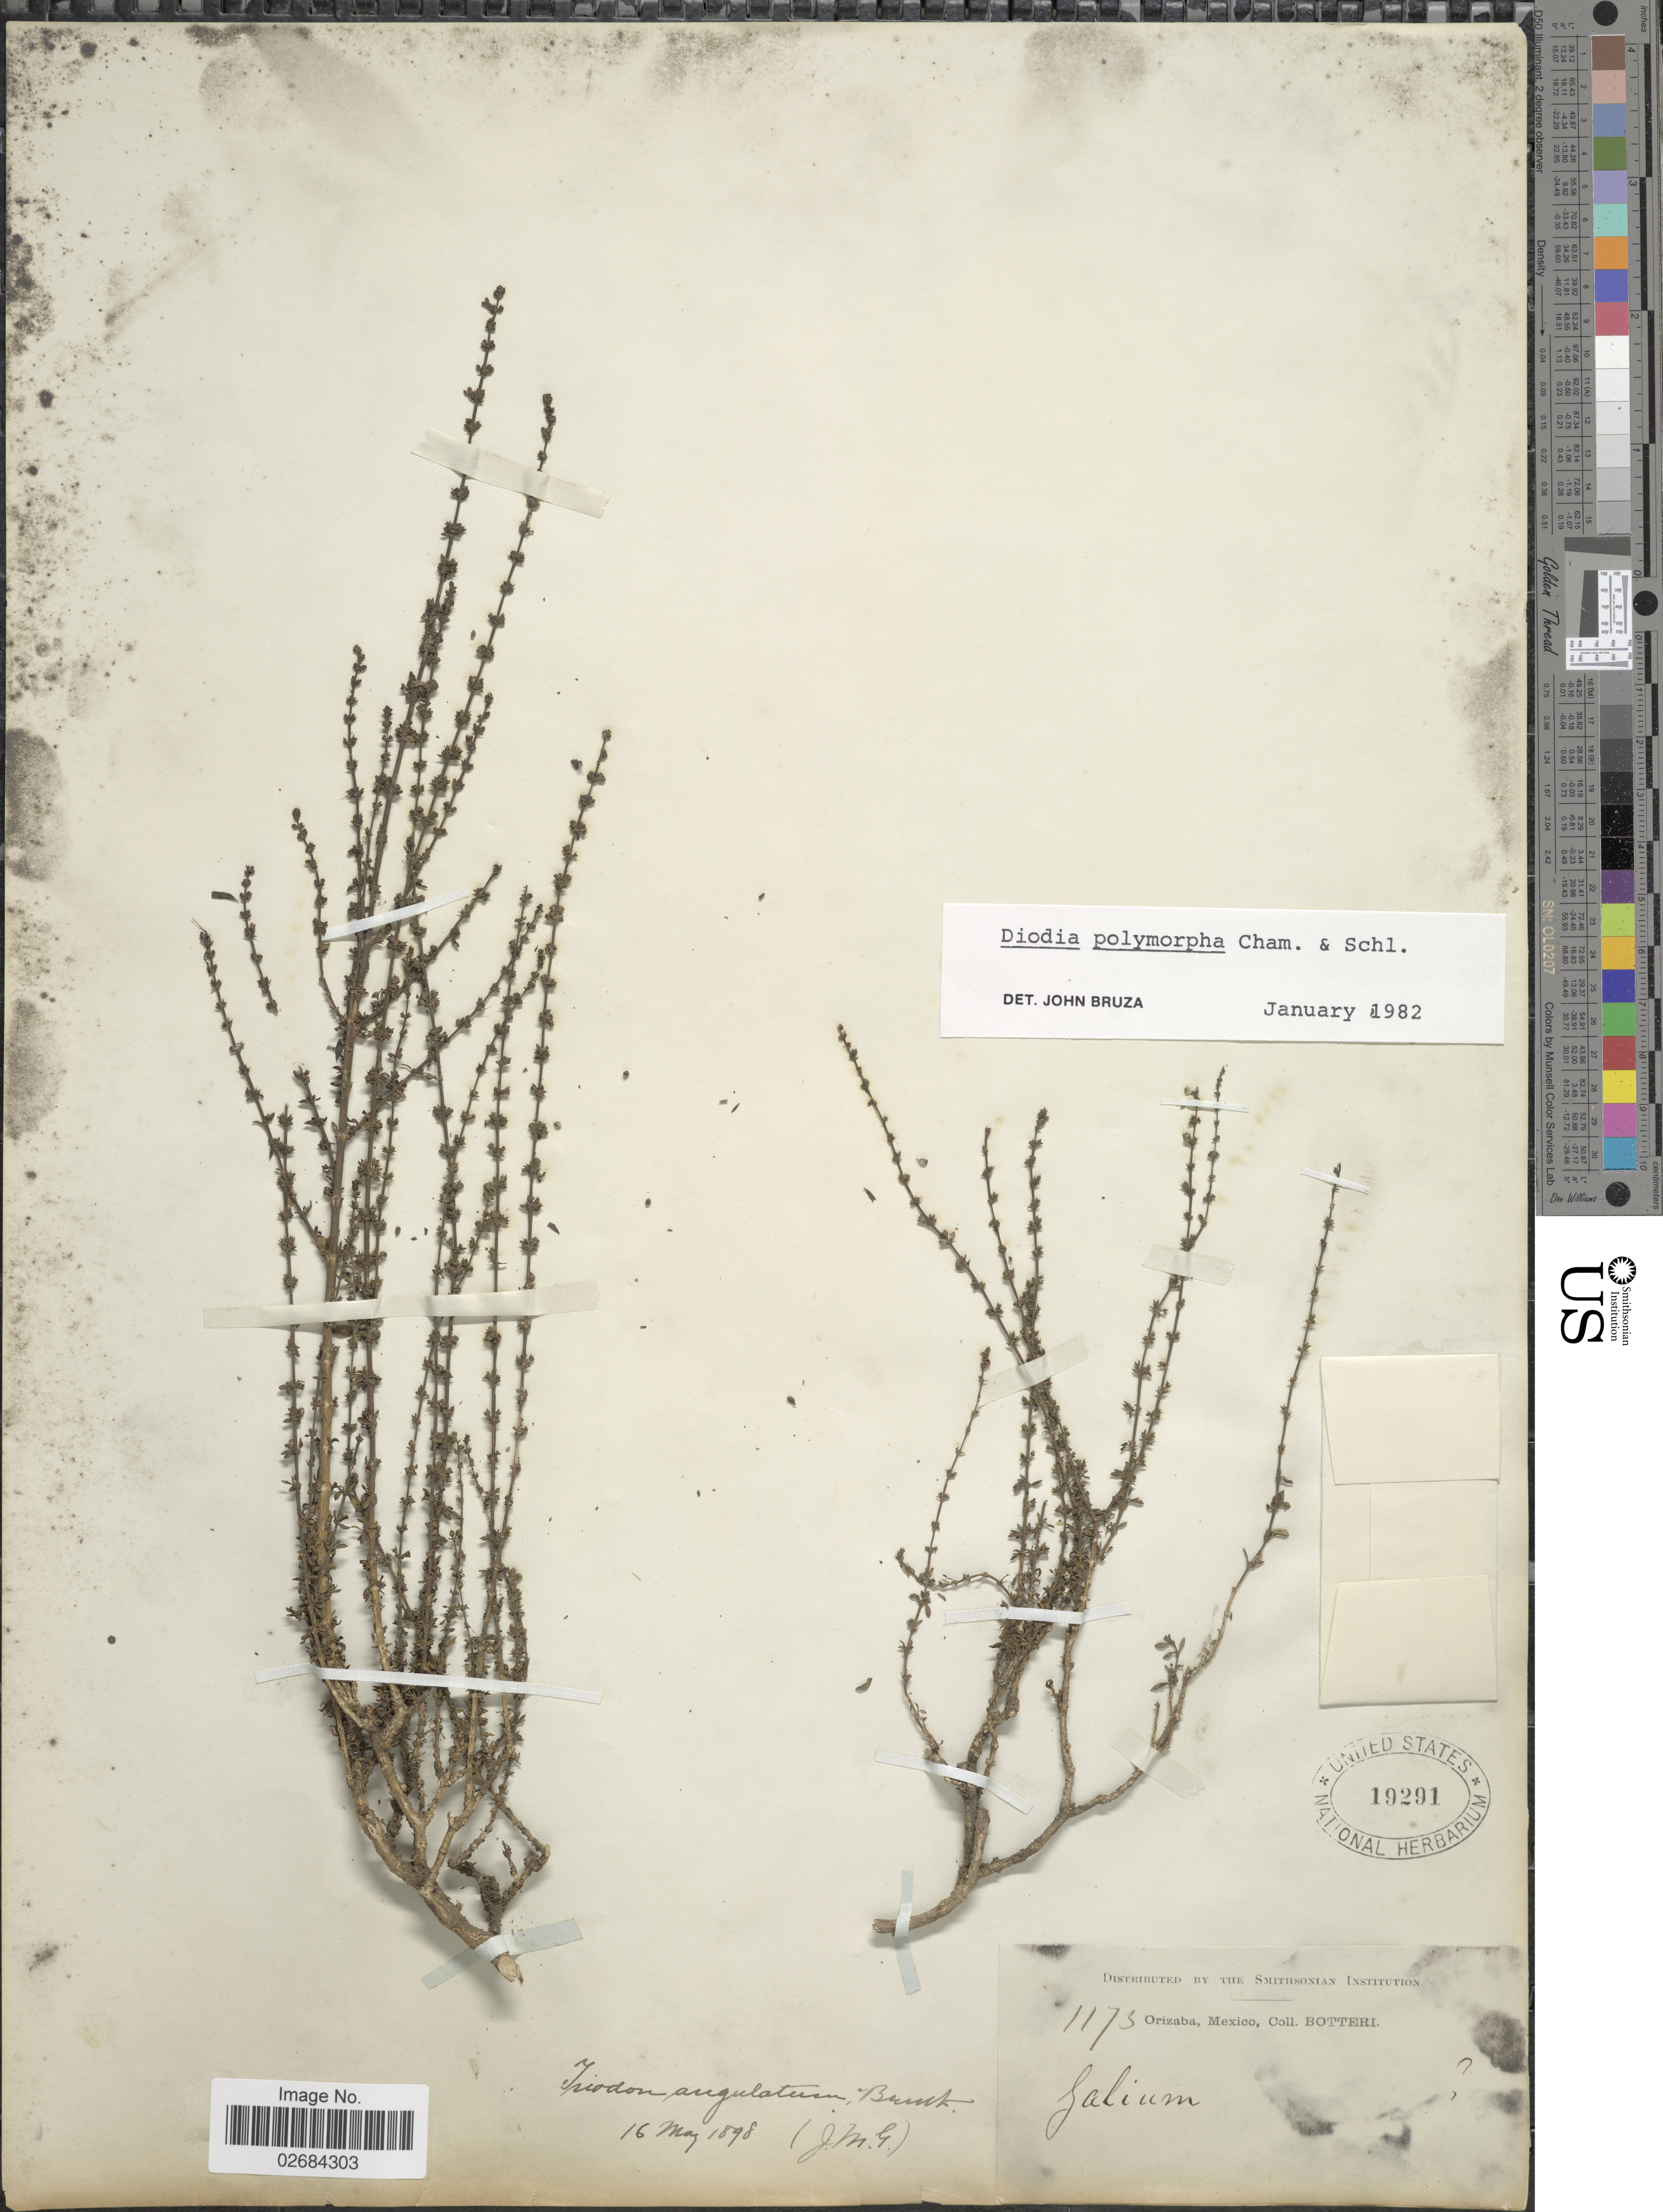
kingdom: Plantae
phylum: Tracheophyta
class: Magnoliopsida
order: Gentianales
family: Rubiaceae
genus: Diodia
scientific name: Diodia brasiliensis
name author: Spreng.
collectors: -. Botteri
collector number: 1173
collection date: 1898-05-16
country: Mexico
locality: Orizaba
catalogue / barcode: US 19291